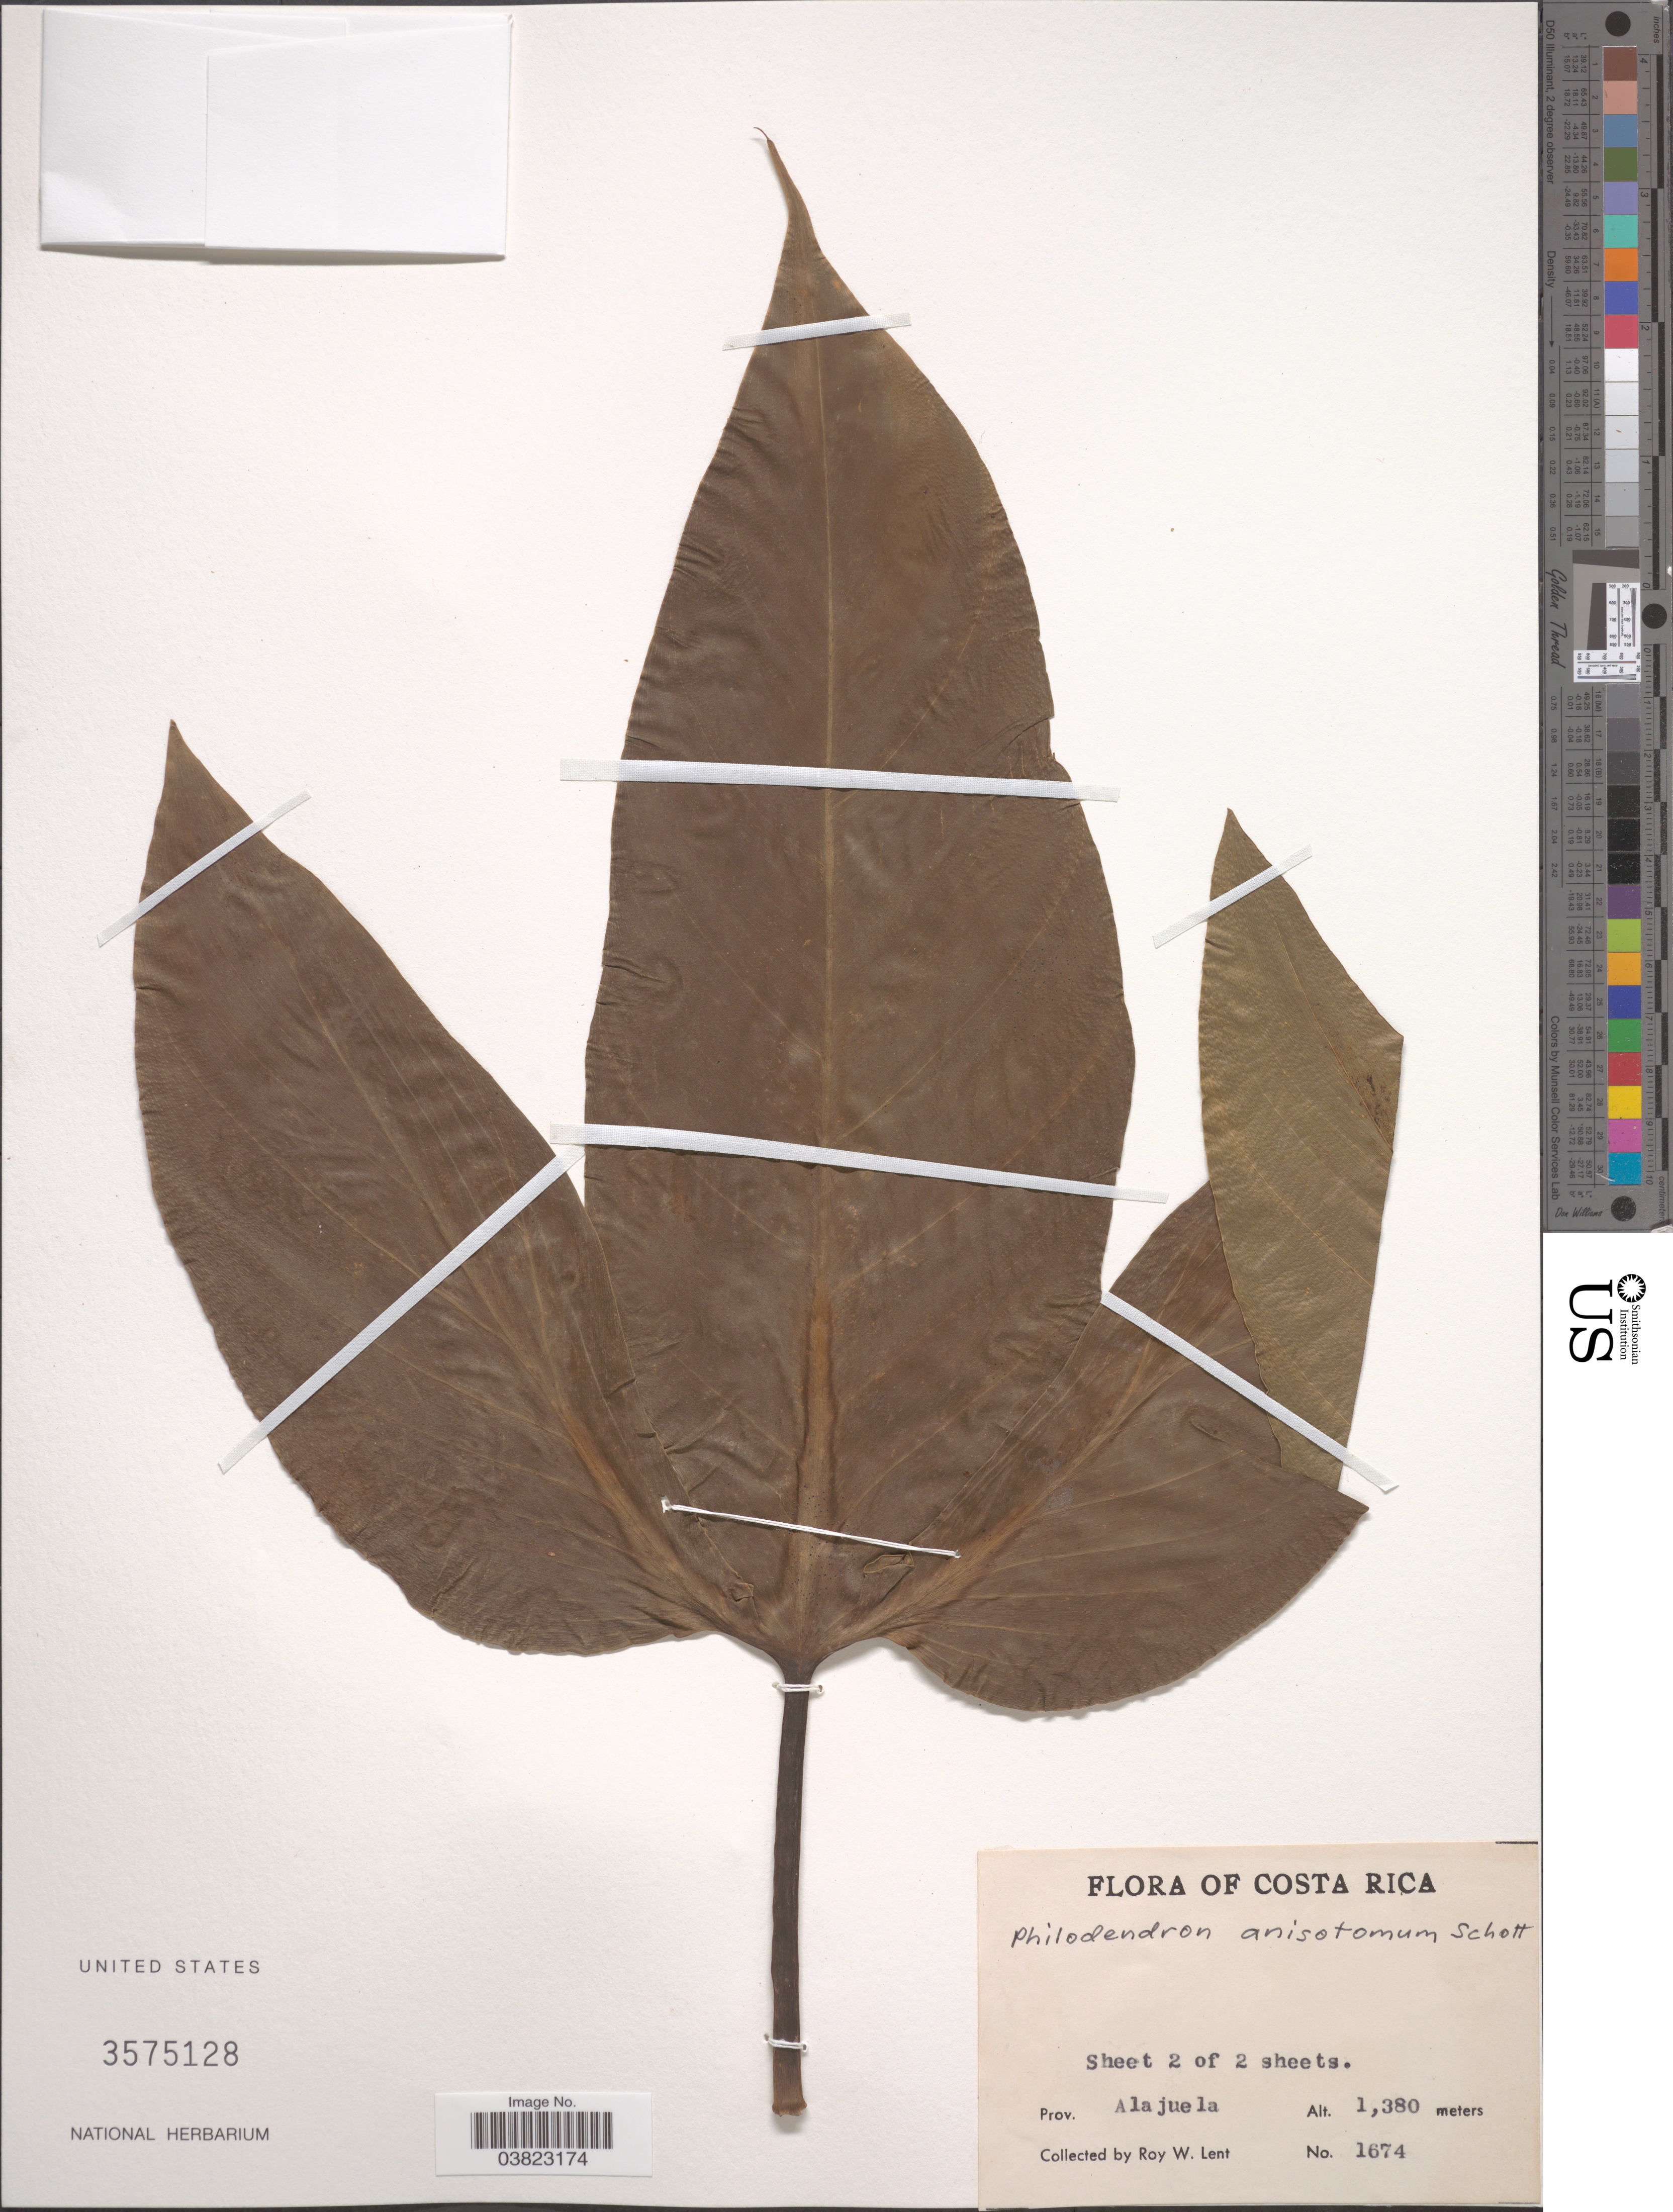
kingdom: Plantae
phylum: Tracheophyta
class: Liliopsida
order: Alismatales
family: Araceae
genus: Philodendron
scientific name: Philodendron anisotomum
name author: Schott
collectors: R. W. Lent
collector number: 1674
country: Costa Rica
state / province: Alajuela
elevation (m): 1380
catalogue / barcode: US 3575128